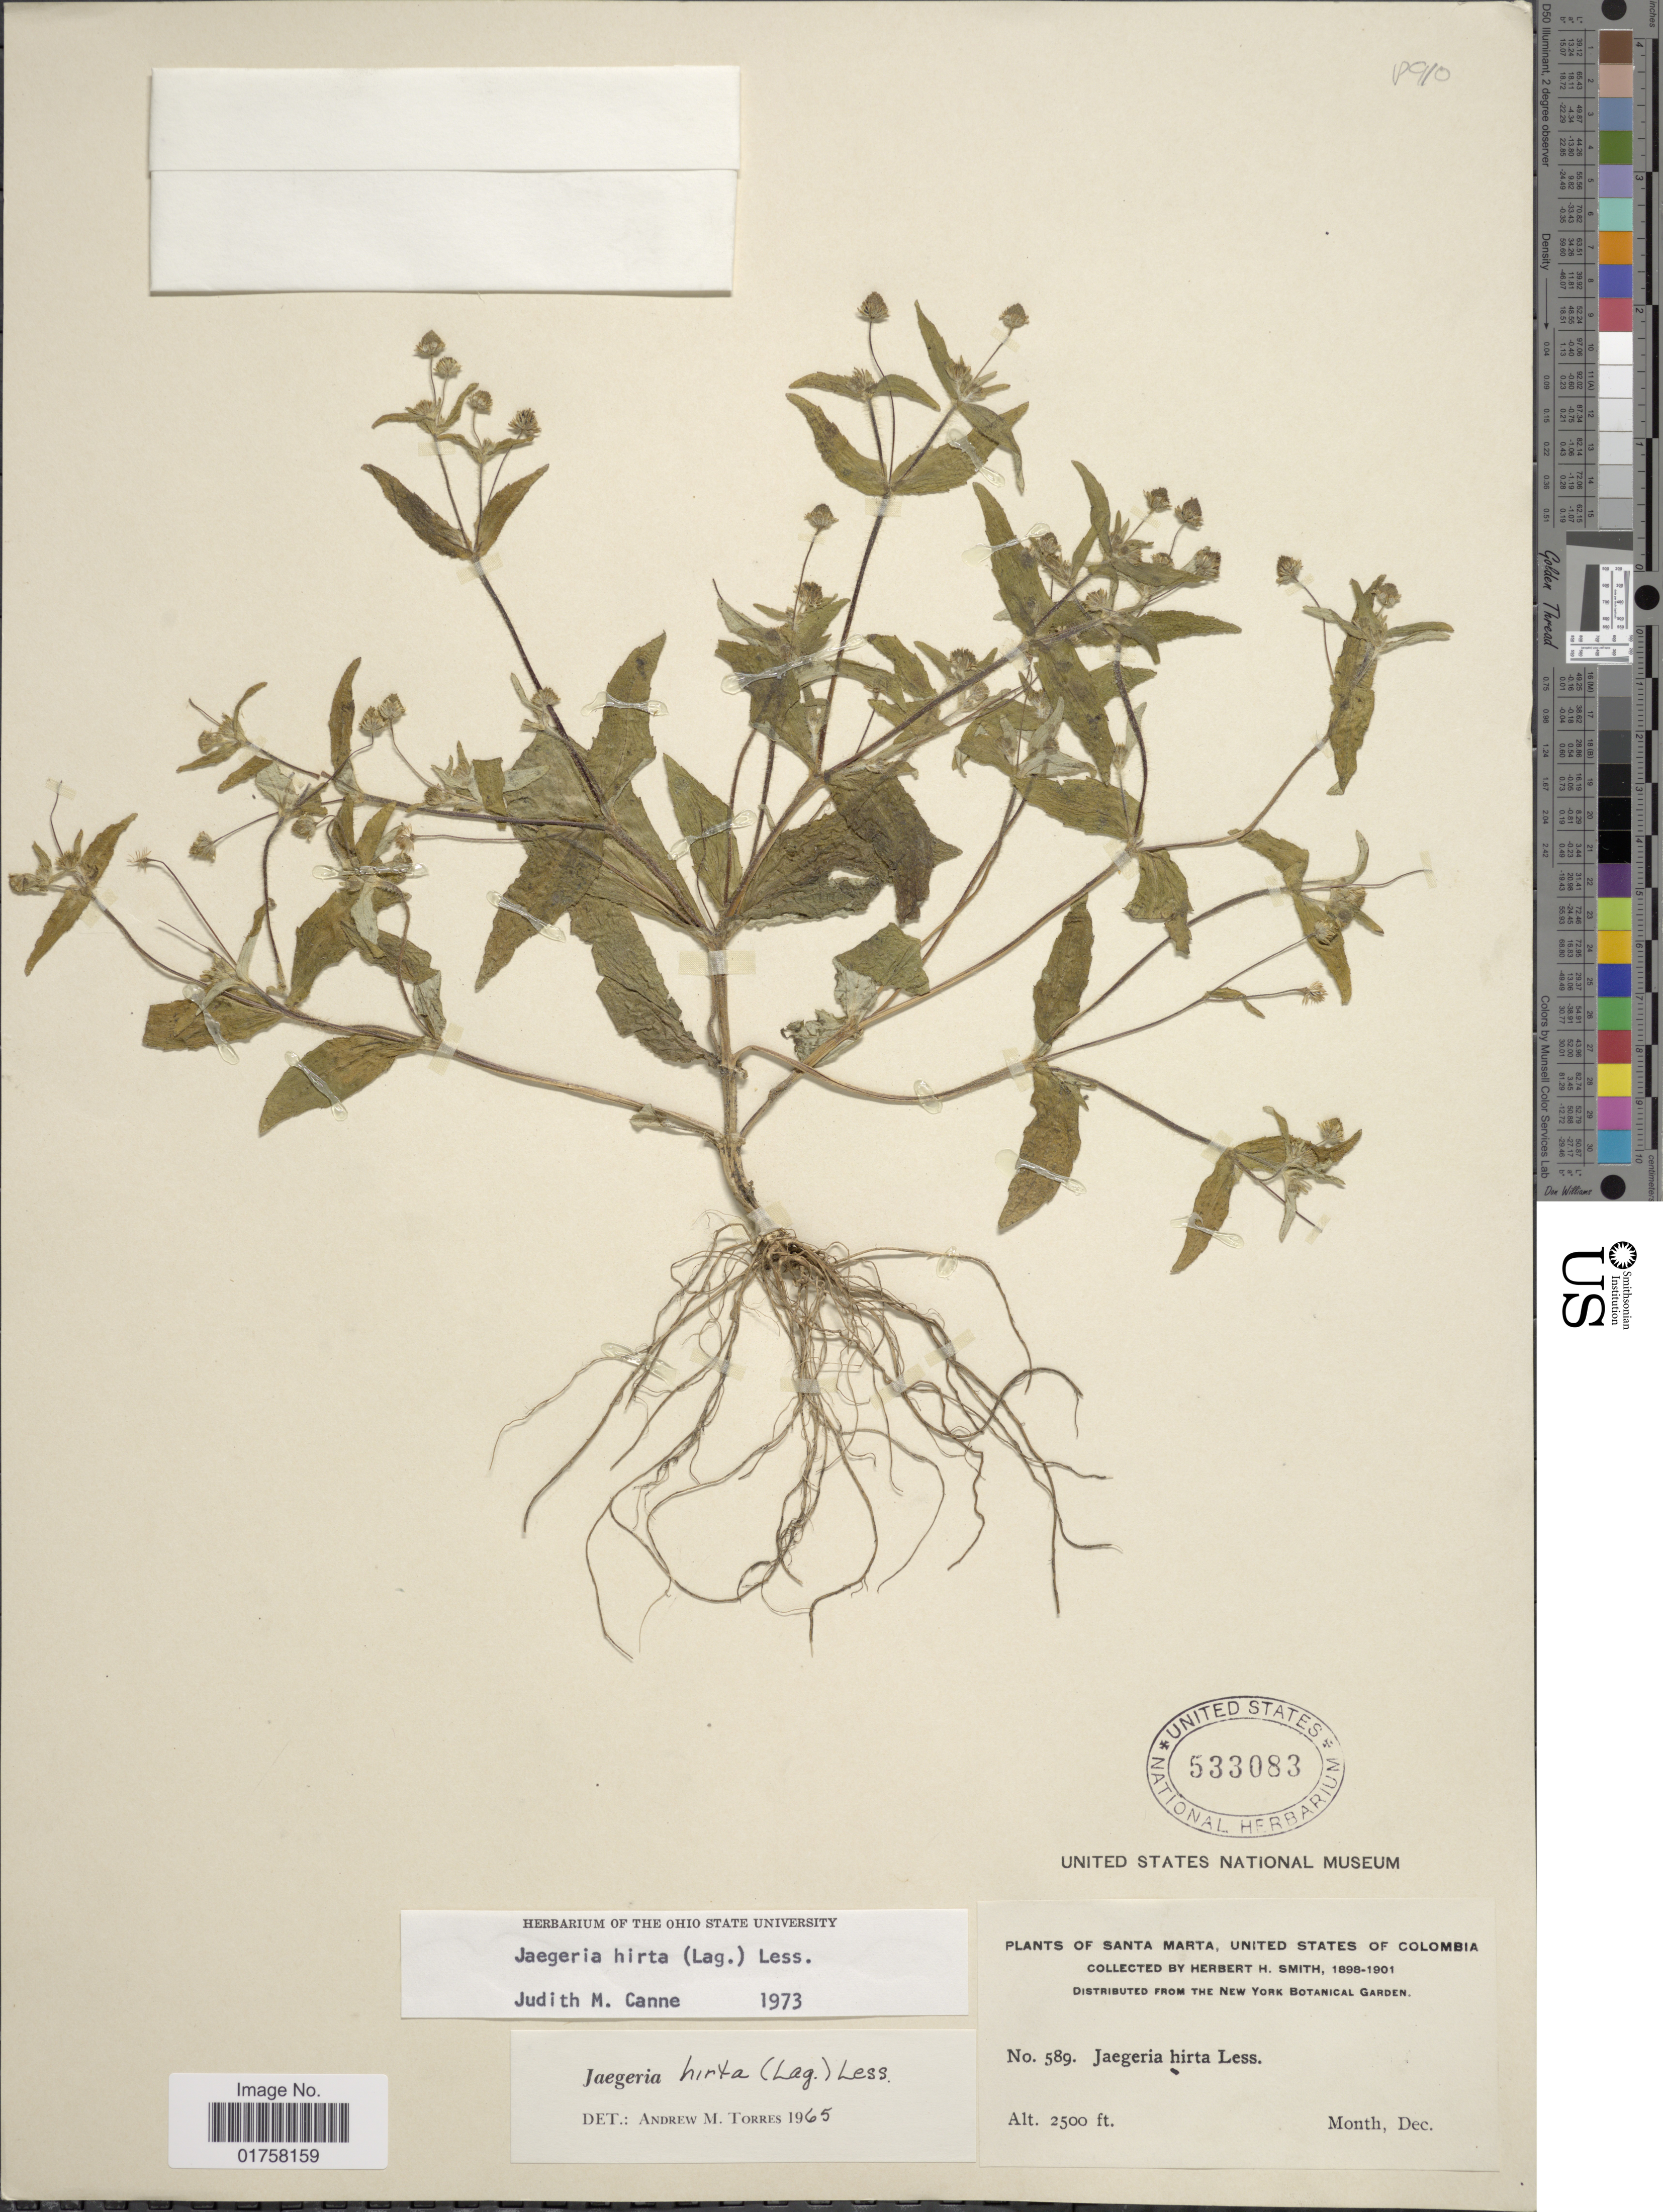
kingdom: Plantae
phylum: Tracheophyta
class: Magnoliopsida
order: Asterales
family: Asteraceae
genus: Jaegeria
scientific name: Jaegeria hirta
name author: (Lag.) Less.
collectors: Herbert H. Smith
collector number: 589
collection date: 1898-12/1901-12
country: Colombia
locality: Santa Marta, United States of Colombia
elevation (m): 762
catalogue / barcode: US 533083